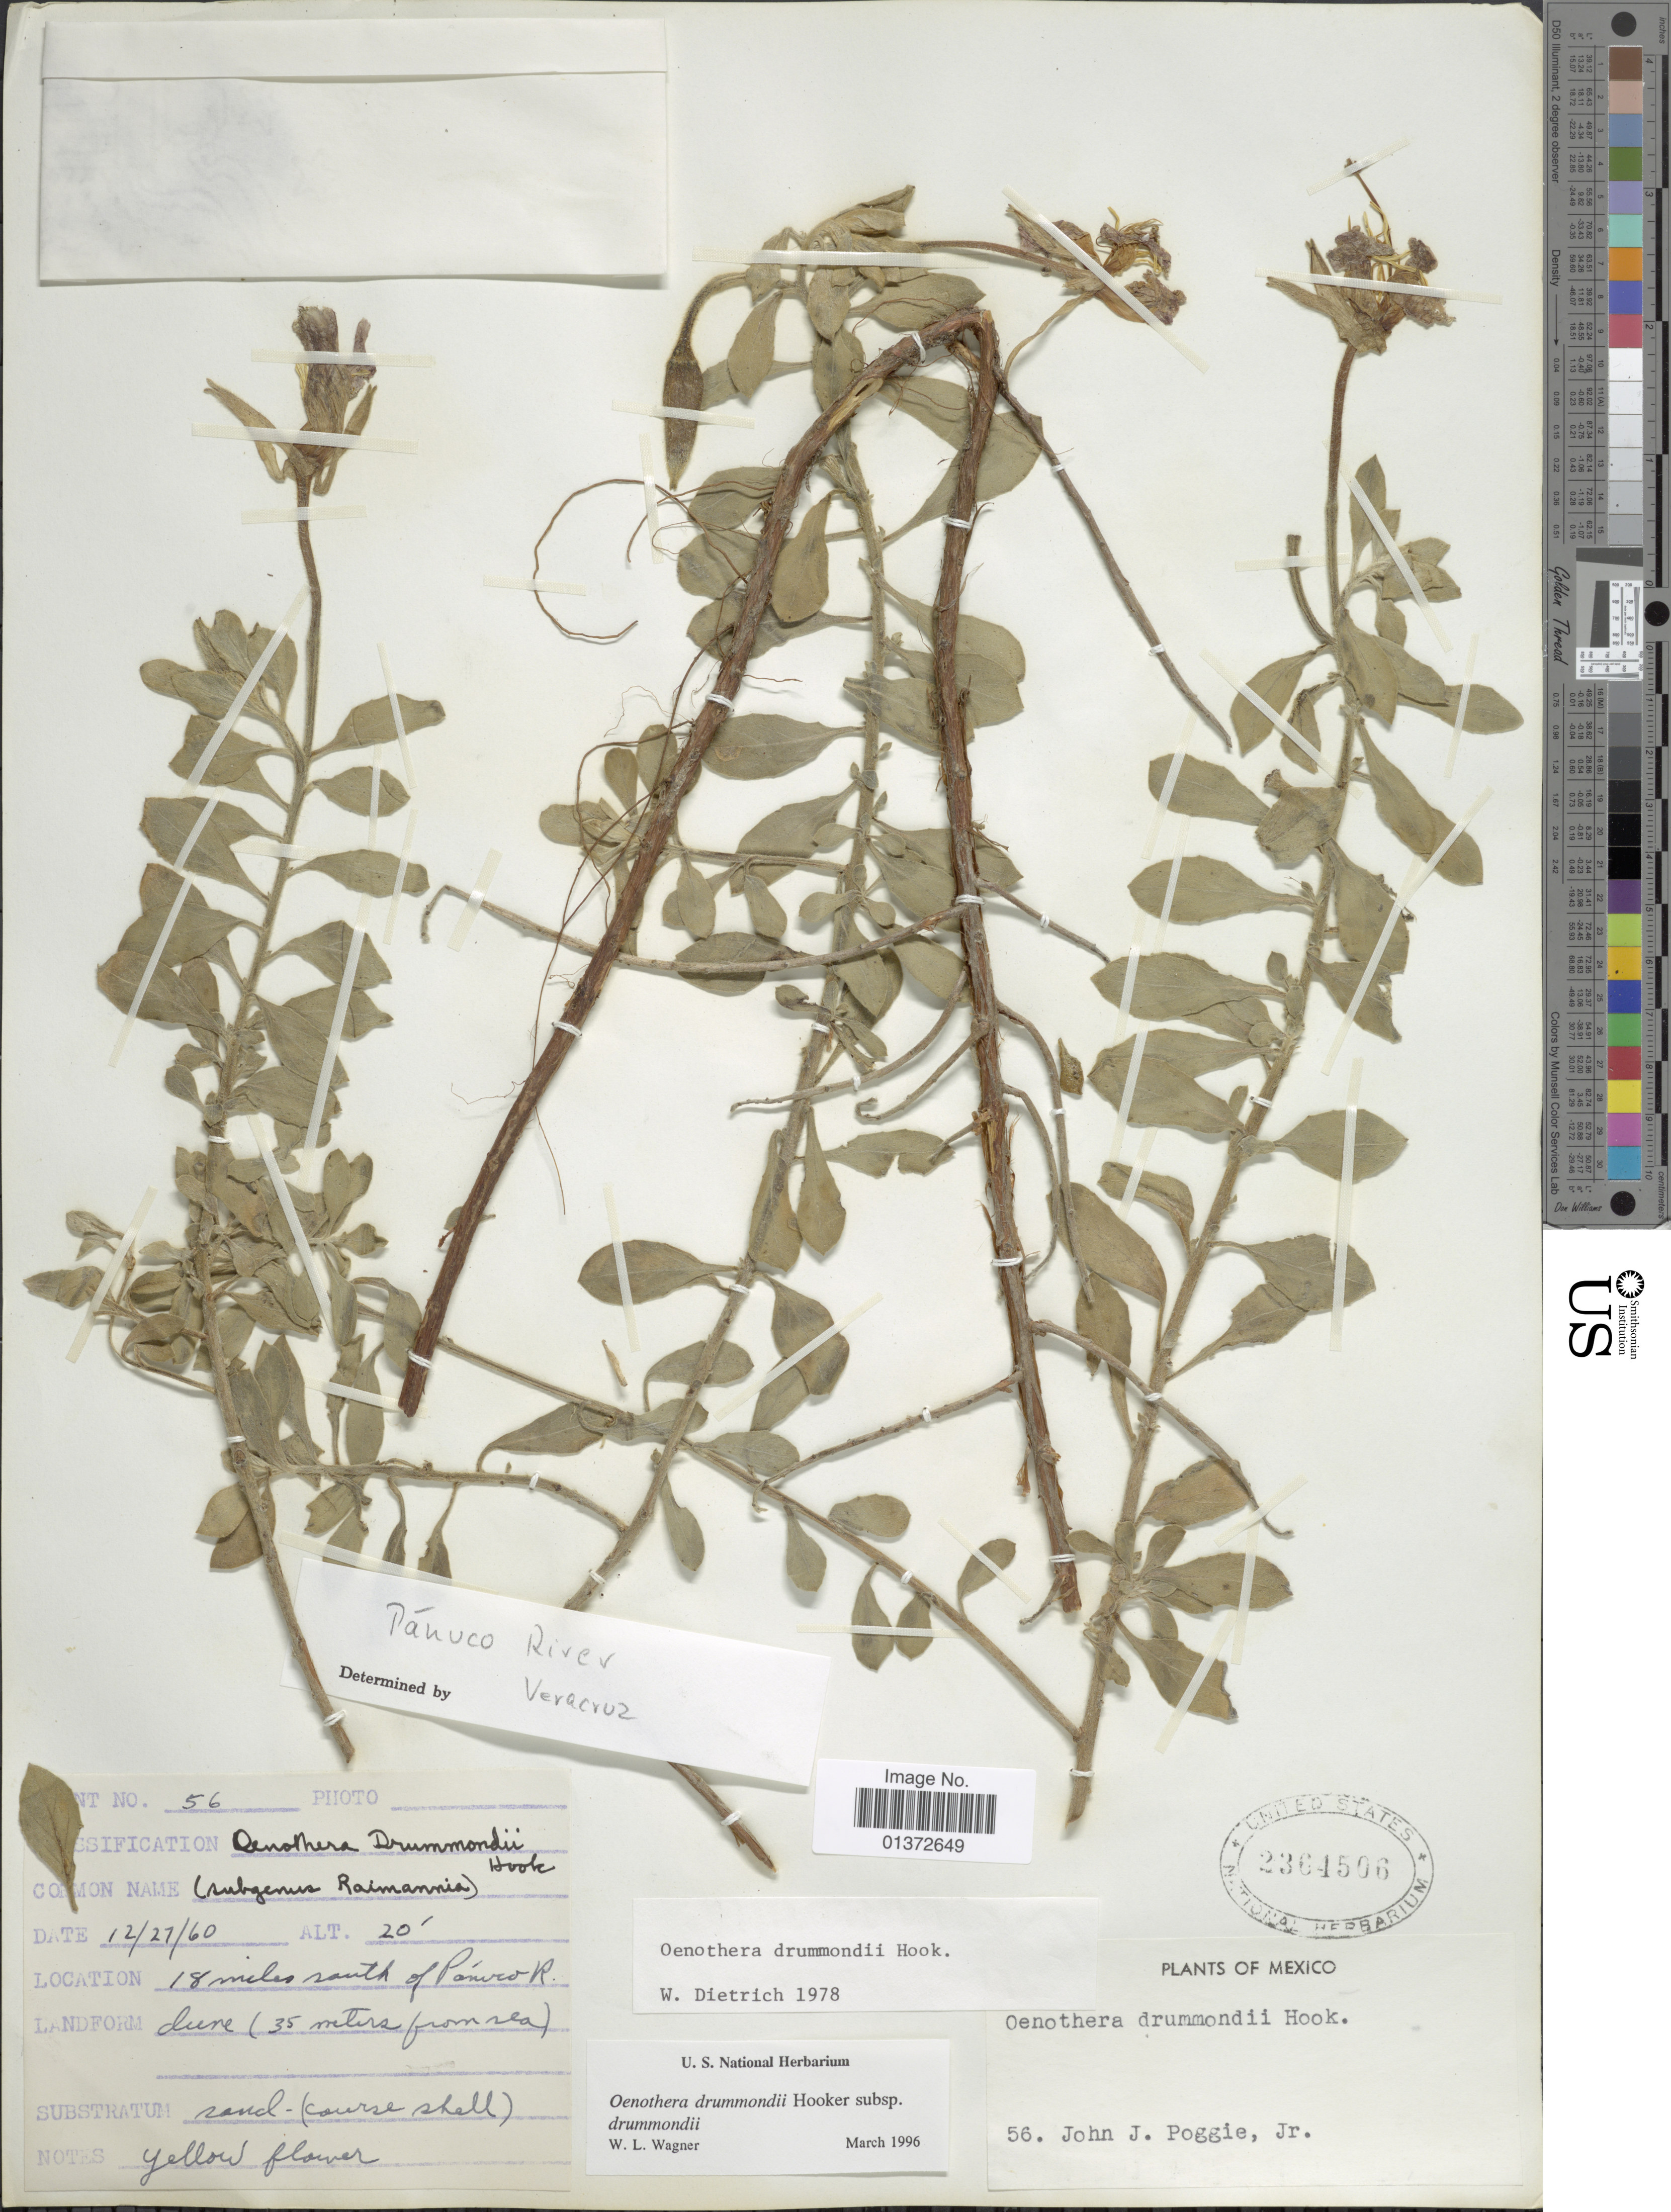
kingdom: Plantae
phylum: Tracheophyta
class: Magnoliopsida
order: Myrtales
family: Onagraceae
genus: Oenothera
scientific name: Oenothera drummondii subsp. drummondii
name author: Hook.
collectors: J. Poggie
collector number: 56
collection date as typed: Transcribed d/m/y: 27/12/60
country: Mexico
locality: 18 miles south of Panuco R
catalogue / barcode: US 2364506